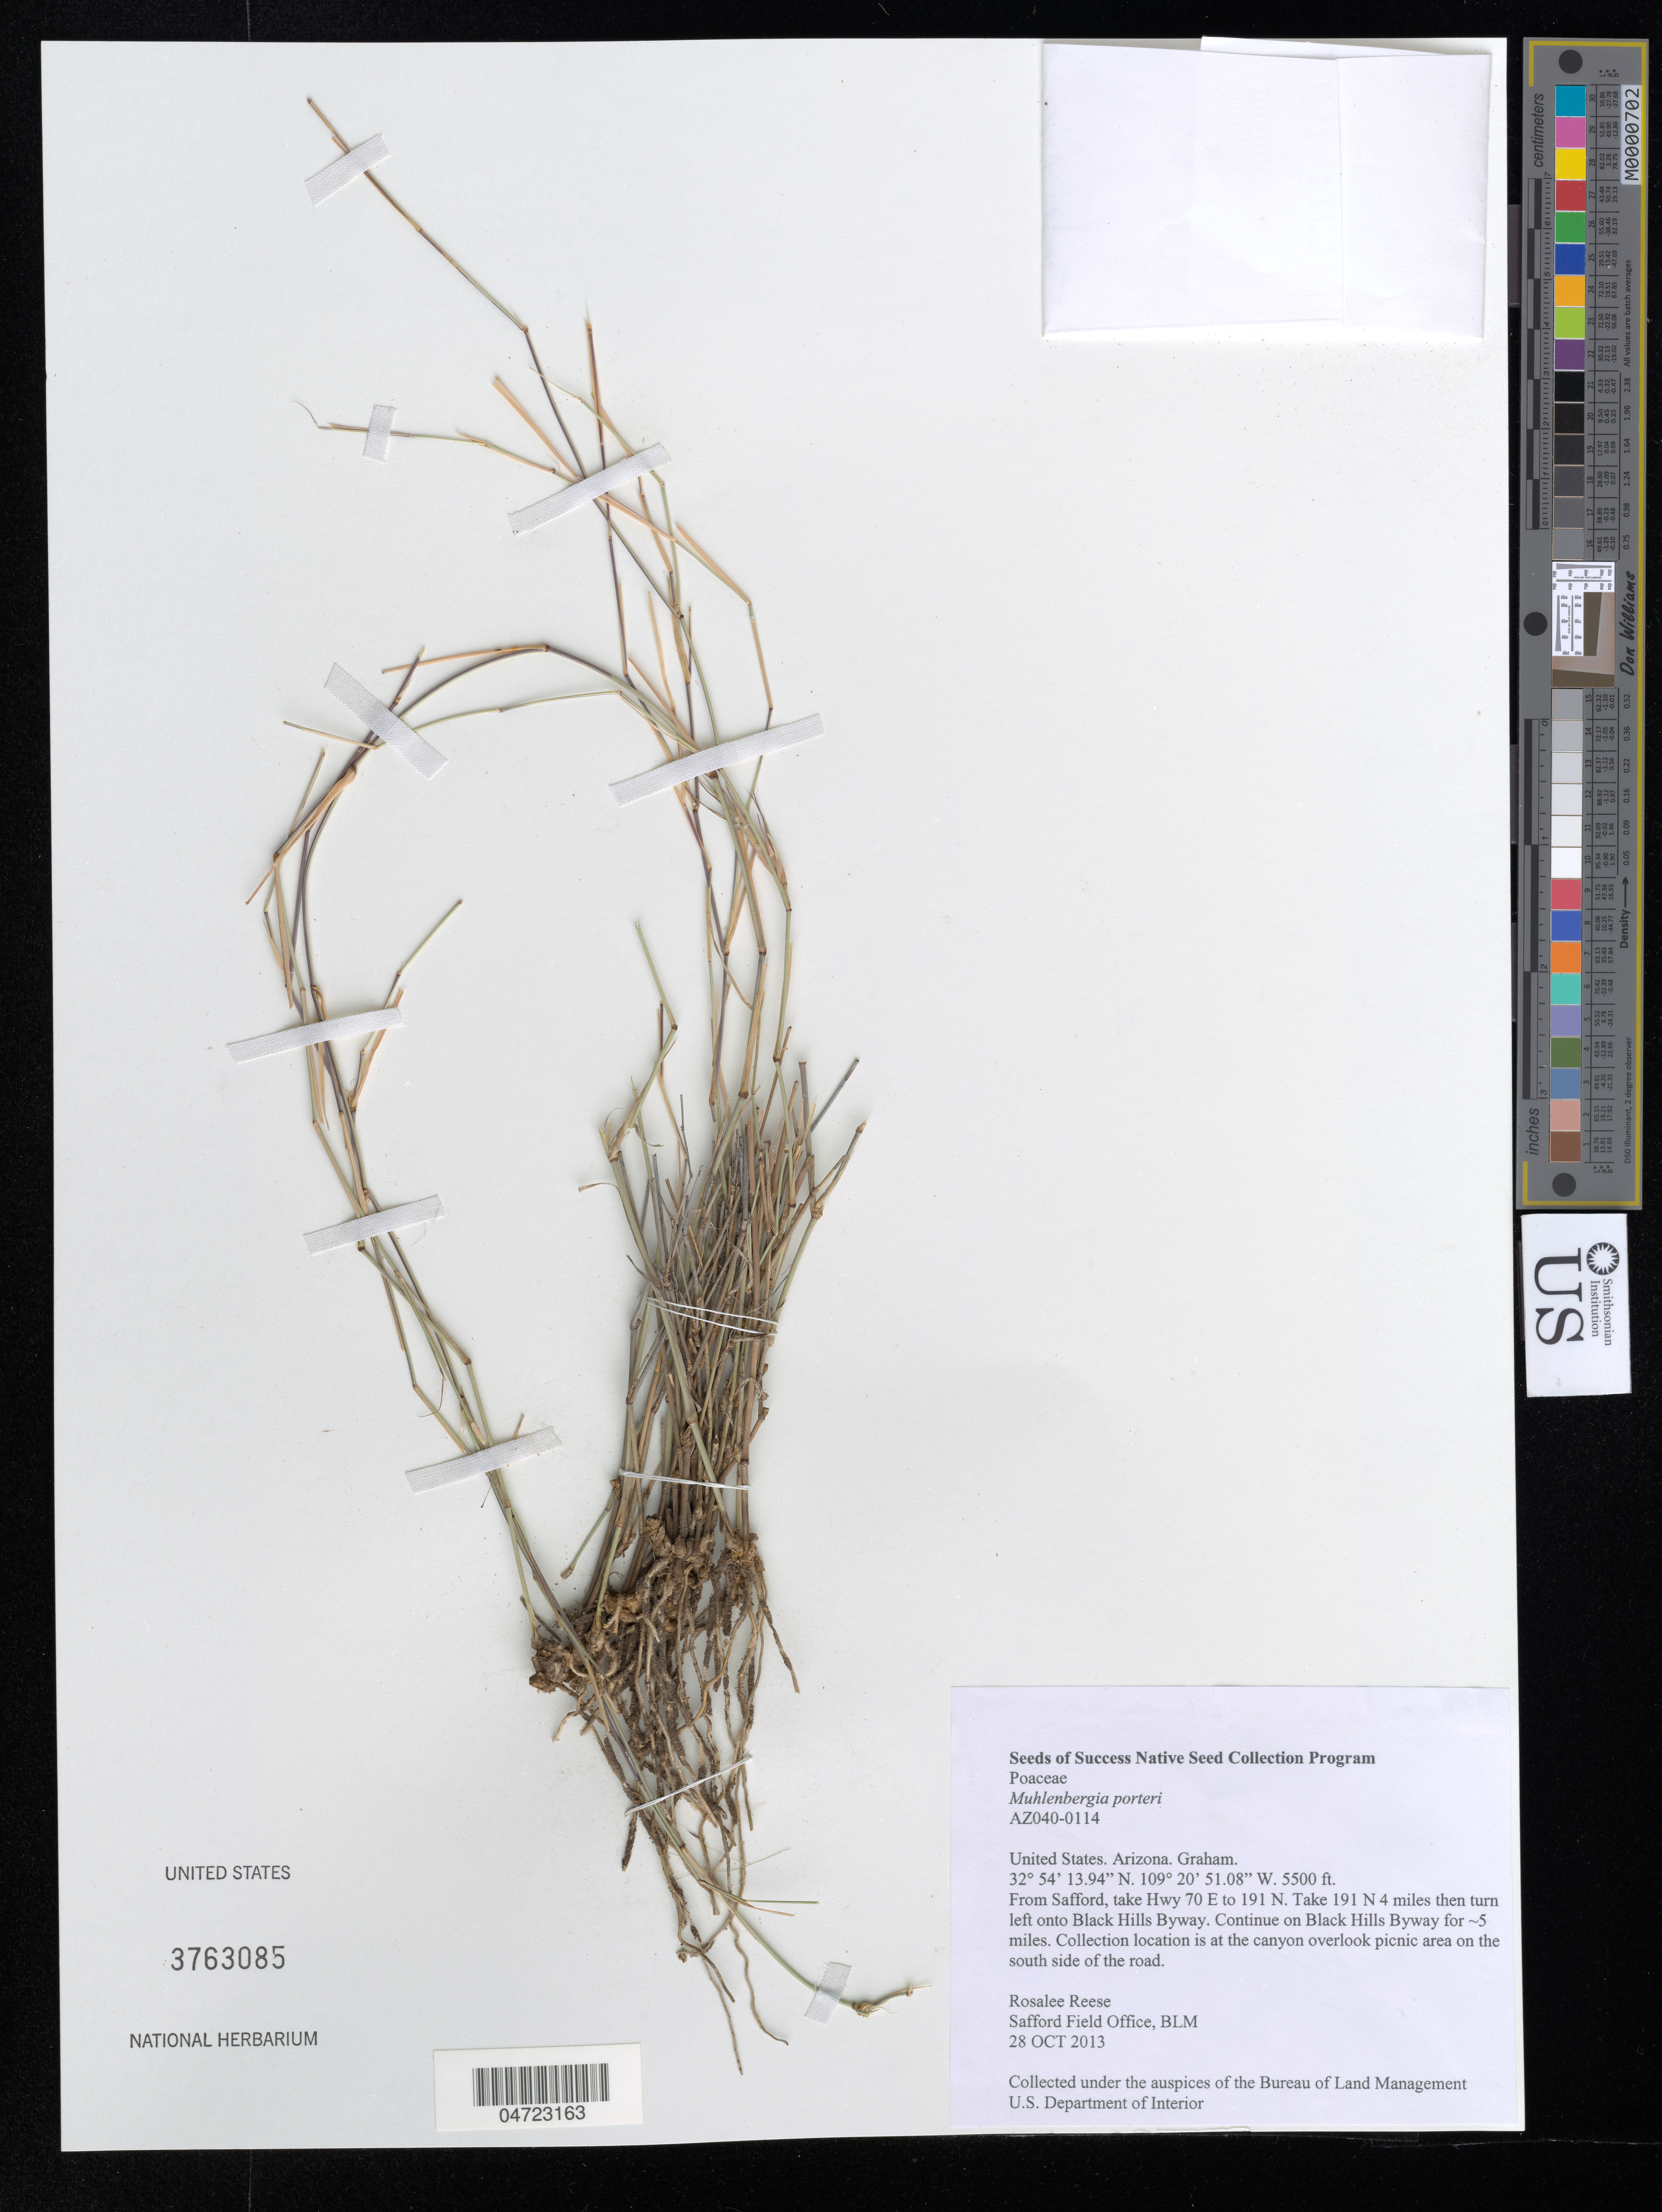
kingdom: Plantae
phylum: Tracheophyta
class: Liliopsida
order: Poales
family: Poaceae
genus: Muhlenbergia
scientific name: Muhlenbergia porteri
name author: Scribn. in W.J. Beal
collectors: R. Reese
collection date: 2013-10-28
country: United States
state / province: Arizona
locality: From Safford, take Hwy 70 E to 191 N. Take 191 N 4 miles then turn left onto Black Hills Byway. Continue on Black Hills Byway for ~5 miles. Collection location is at the canyon overlook picnic area on the south side of the road.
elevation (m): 1676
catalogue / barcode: US 3763085